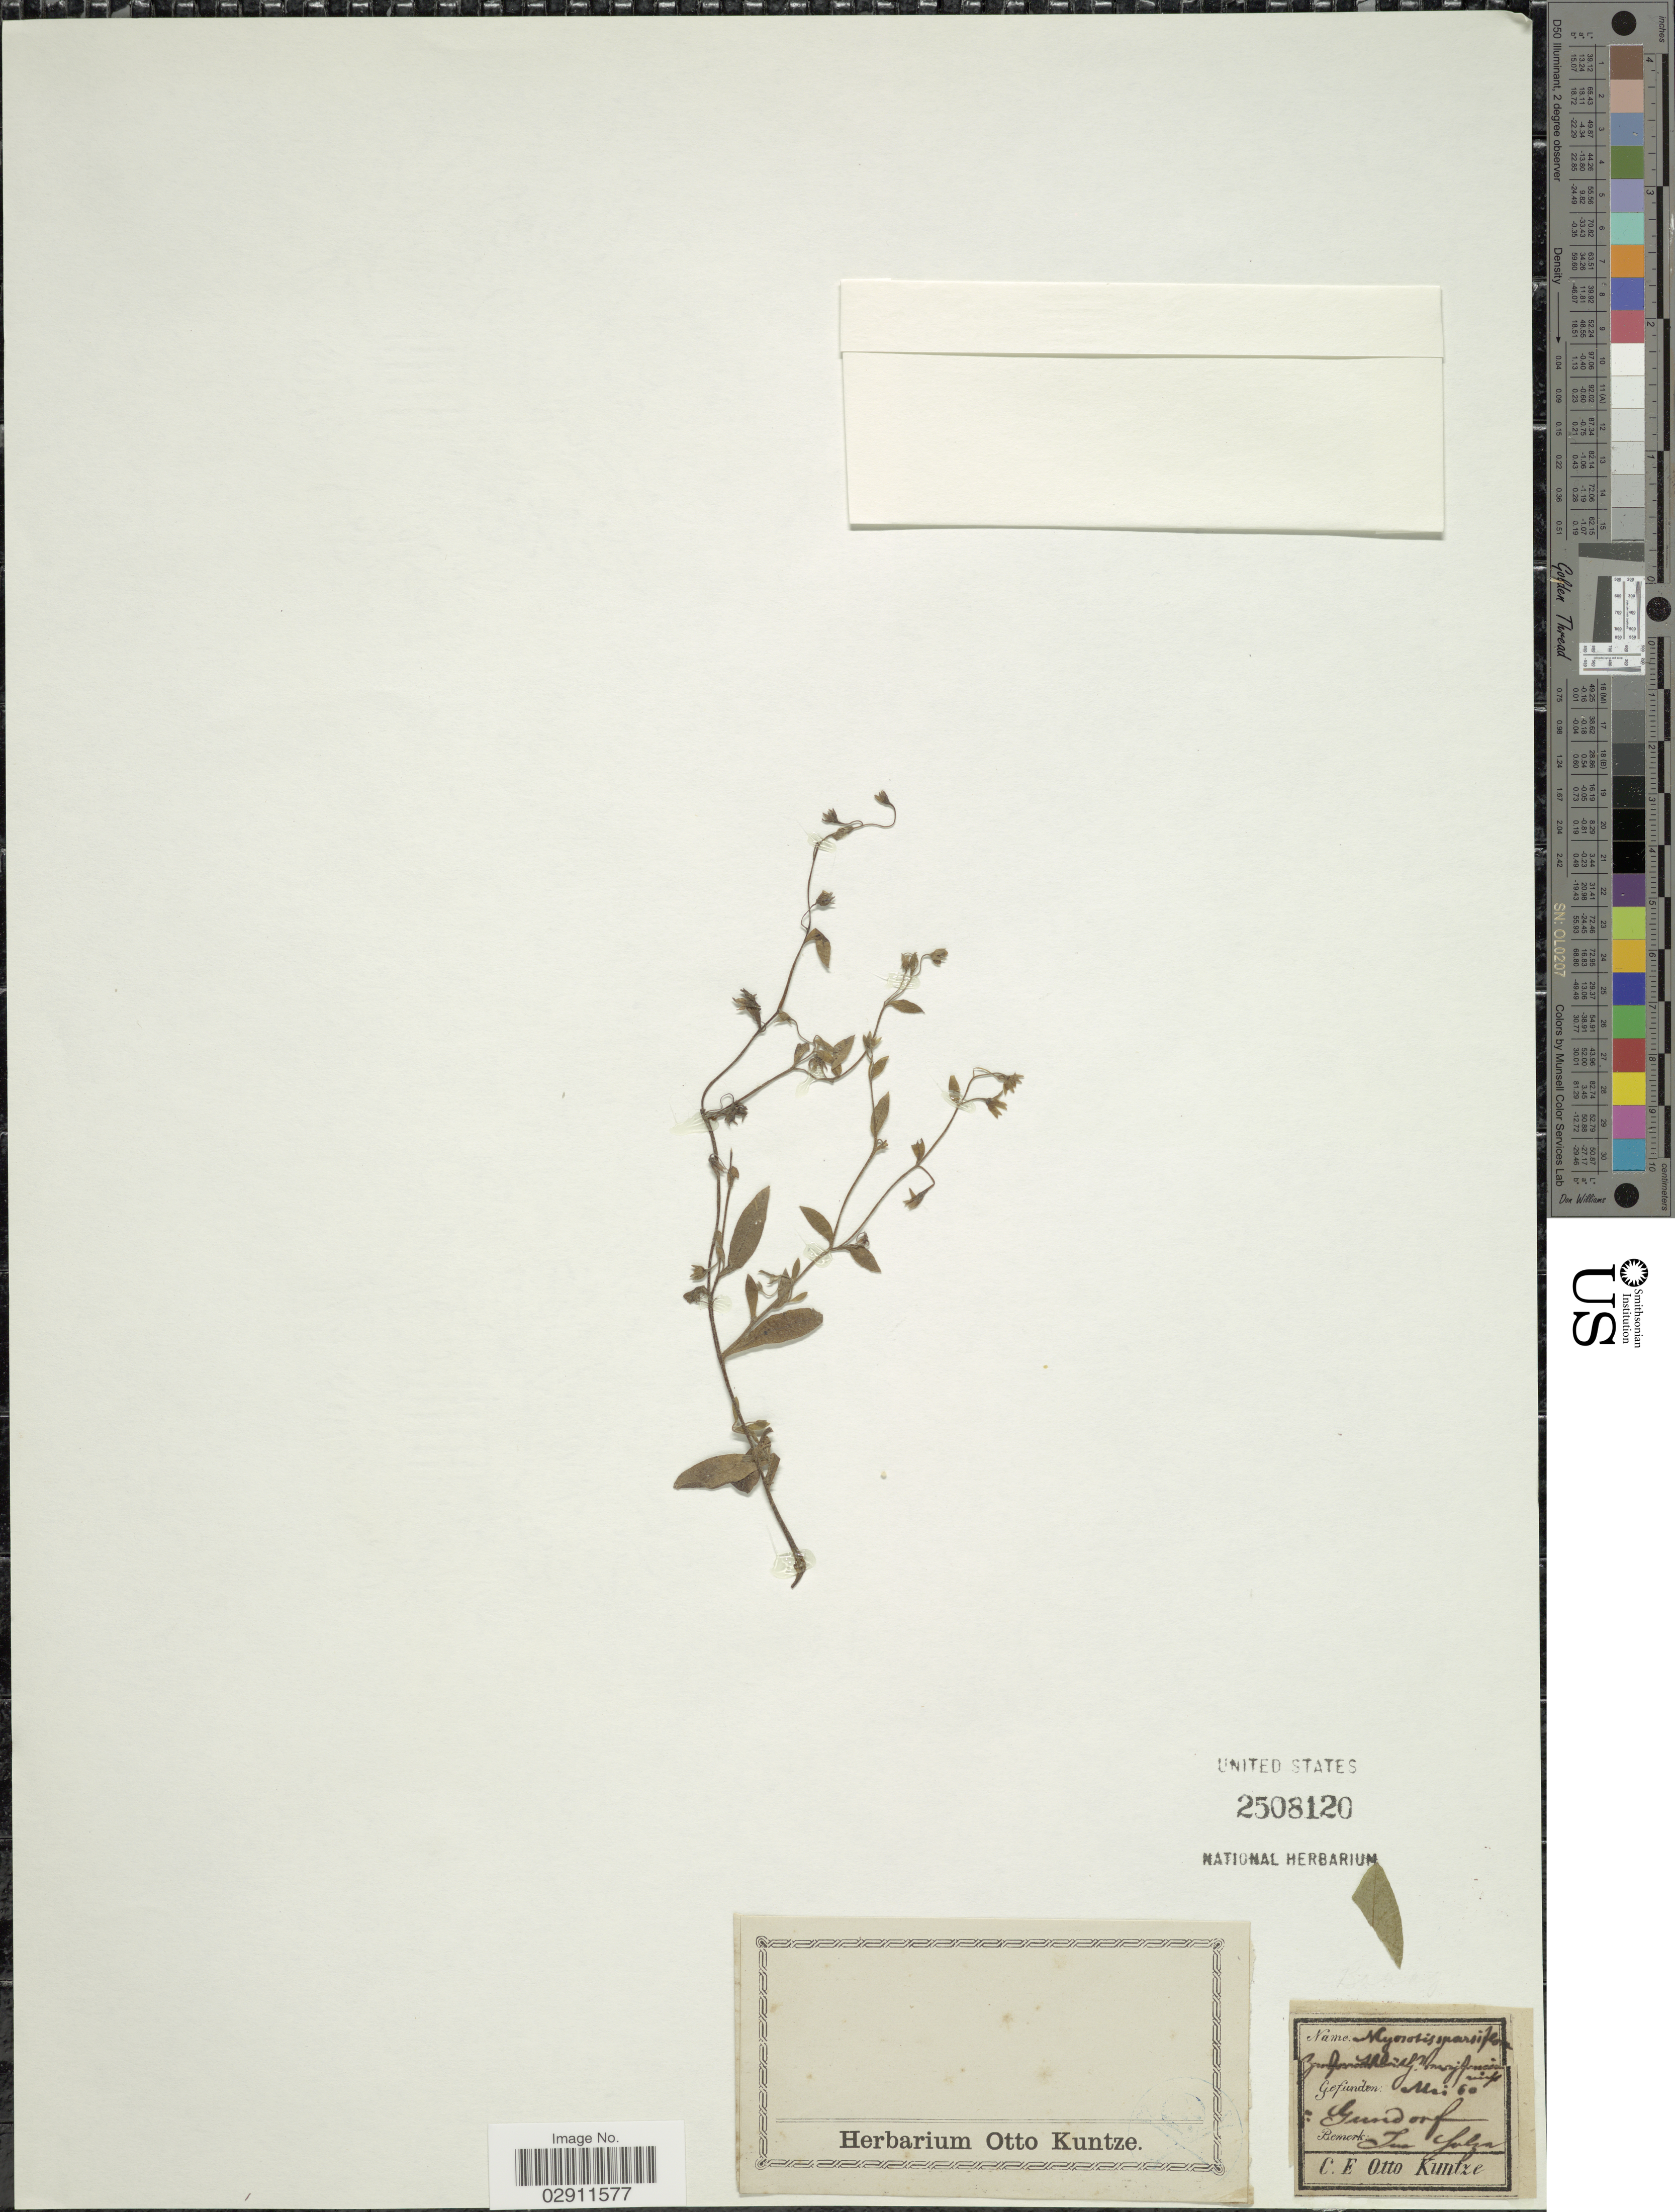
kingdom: Plantae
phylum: Tracheophyta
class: Magnoliopsida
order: Boraginales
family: Boraginaceae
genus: Myosotis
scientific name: Myosotis sparsiflora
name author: J.C. Mikan ex Pohl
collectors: C.E.O. Kuntze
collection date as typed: Transcribed d/m/y: /5/60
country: Germany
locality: Gundorf.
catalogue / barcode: US 2508120